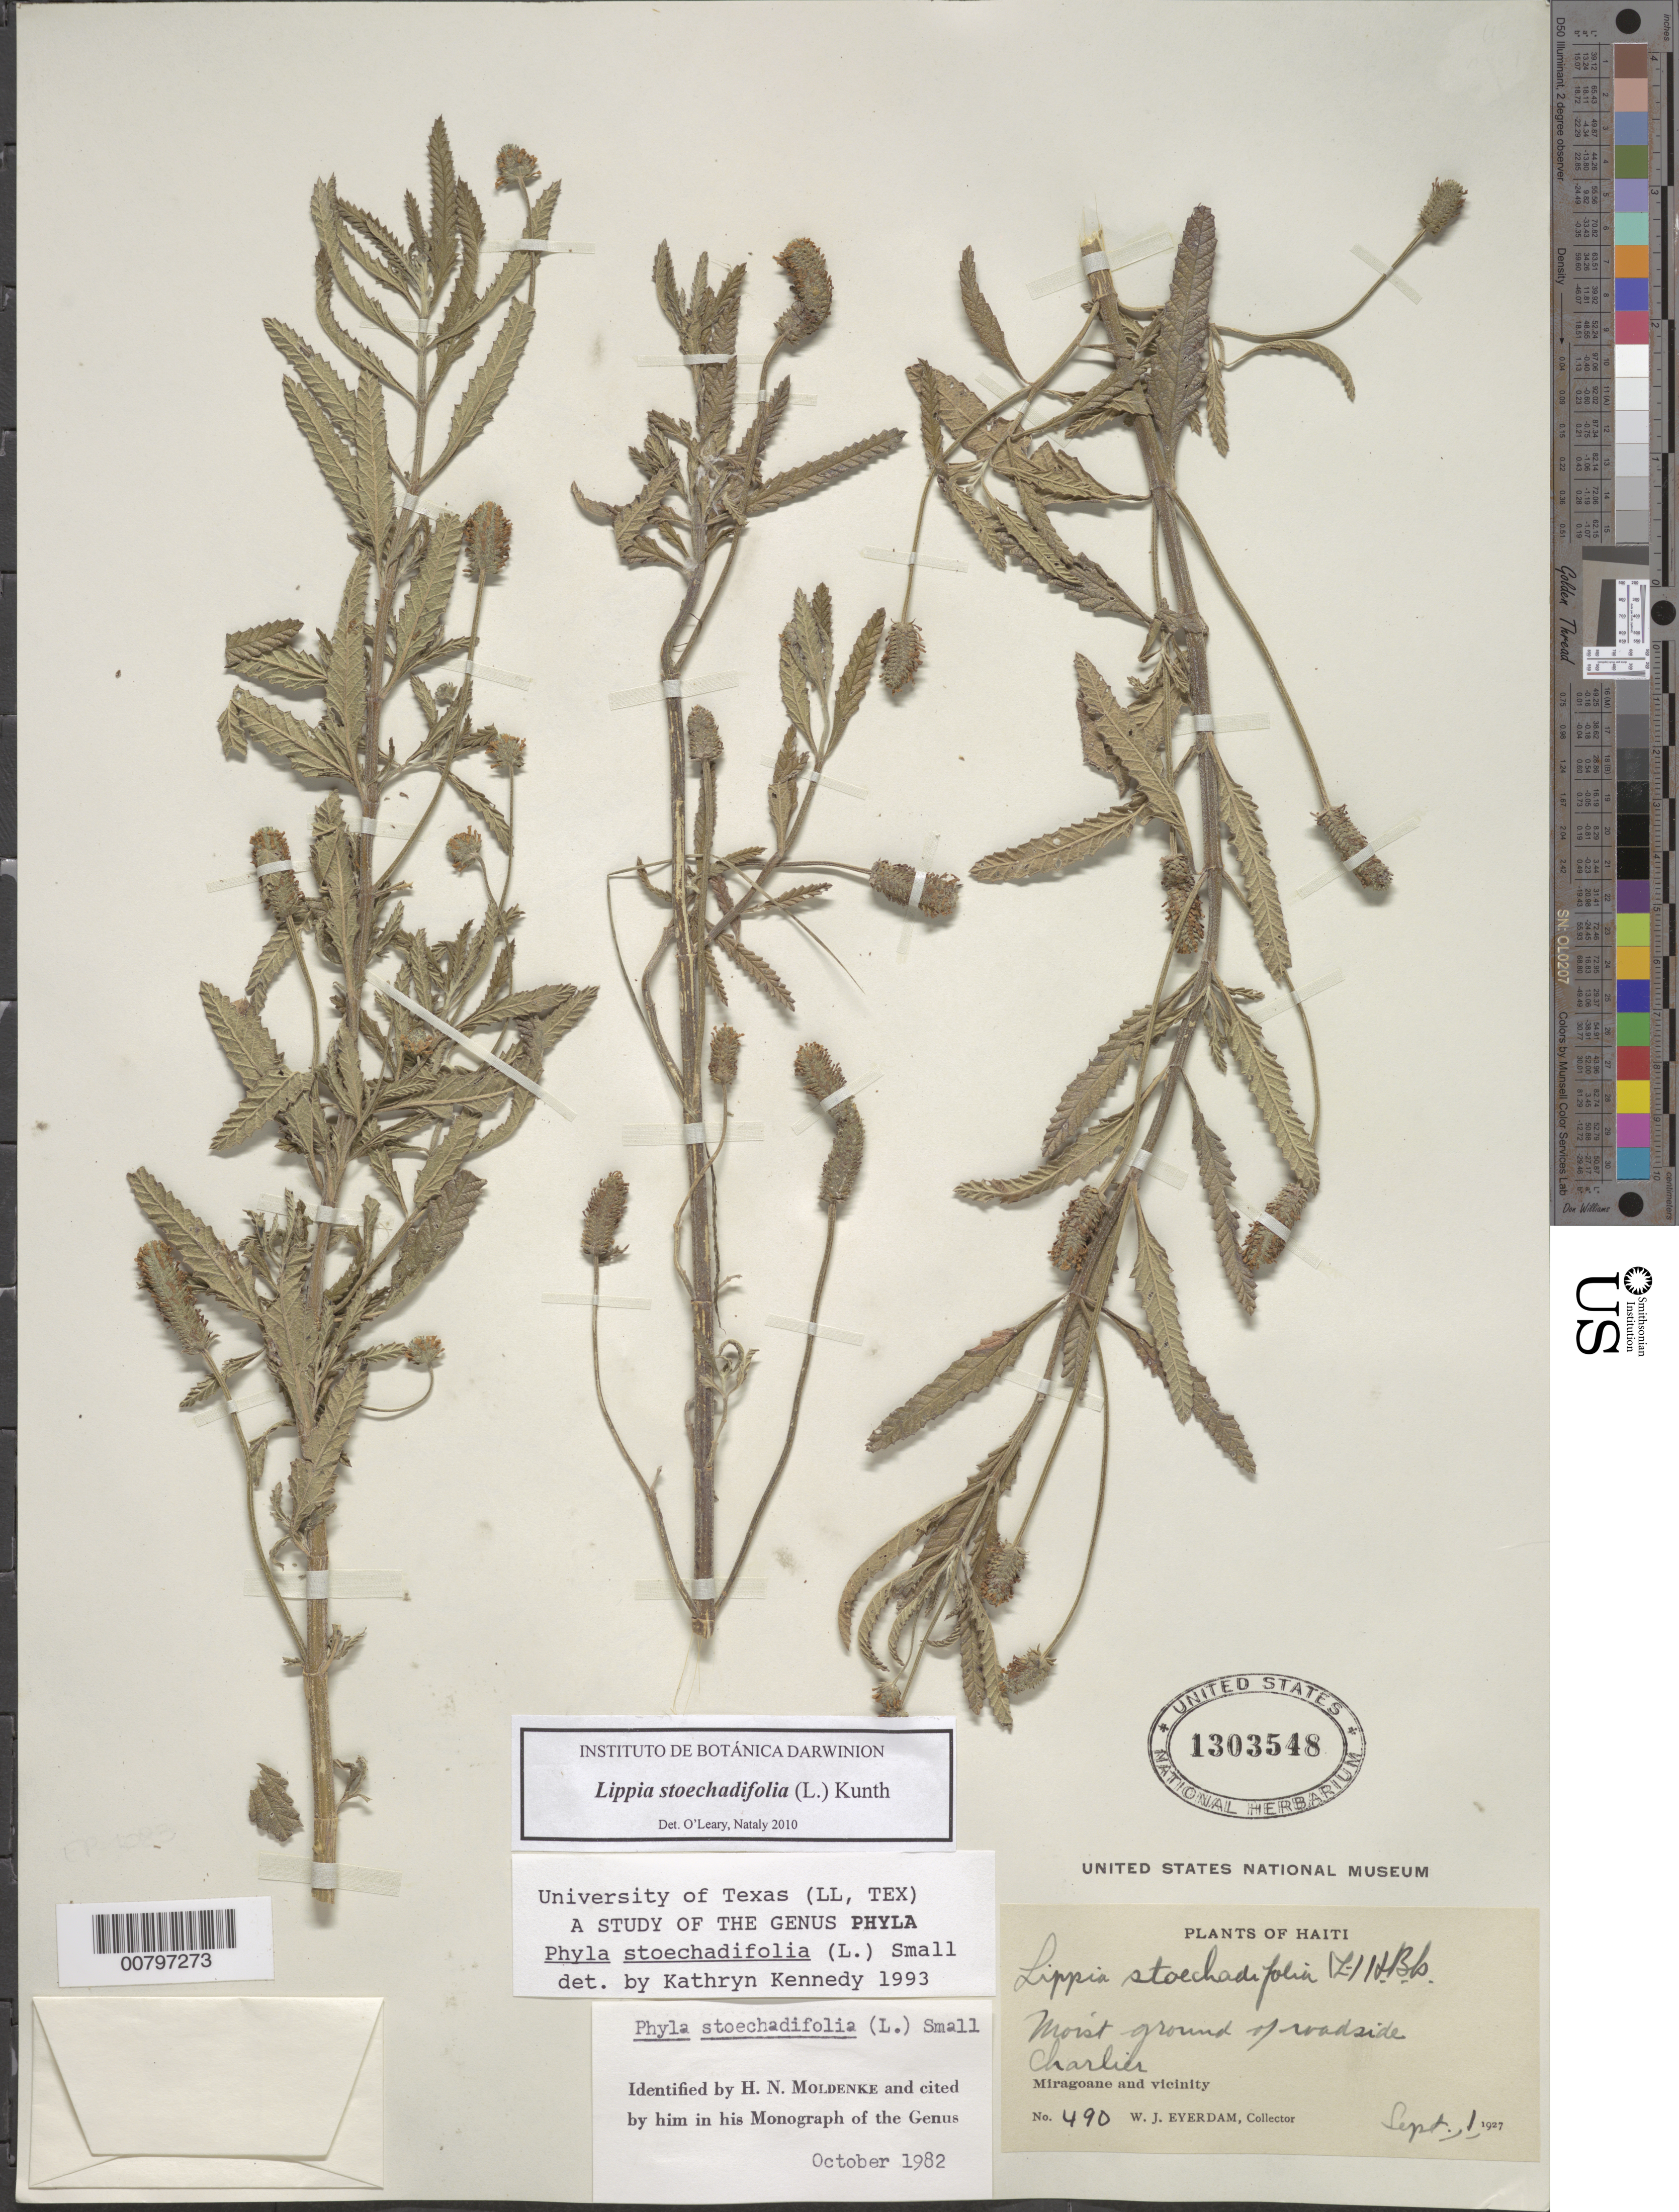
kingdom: Plantae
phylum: Tracheophyta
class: Magnoliopsida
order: Lamiales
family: Verbenaceae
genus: Phyla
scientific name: Phyla stoechadifolia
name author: (L.) Small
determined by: Kennedy, K.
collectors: W. J. Eyerdam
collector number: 490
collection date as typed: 01 Sep 1927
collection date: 1927-09-01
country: Haiti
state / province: Grand'Anse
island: Hispaniola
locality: Miragoane and vicinity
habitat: Moist ground of roadside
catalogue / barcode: US 1303548